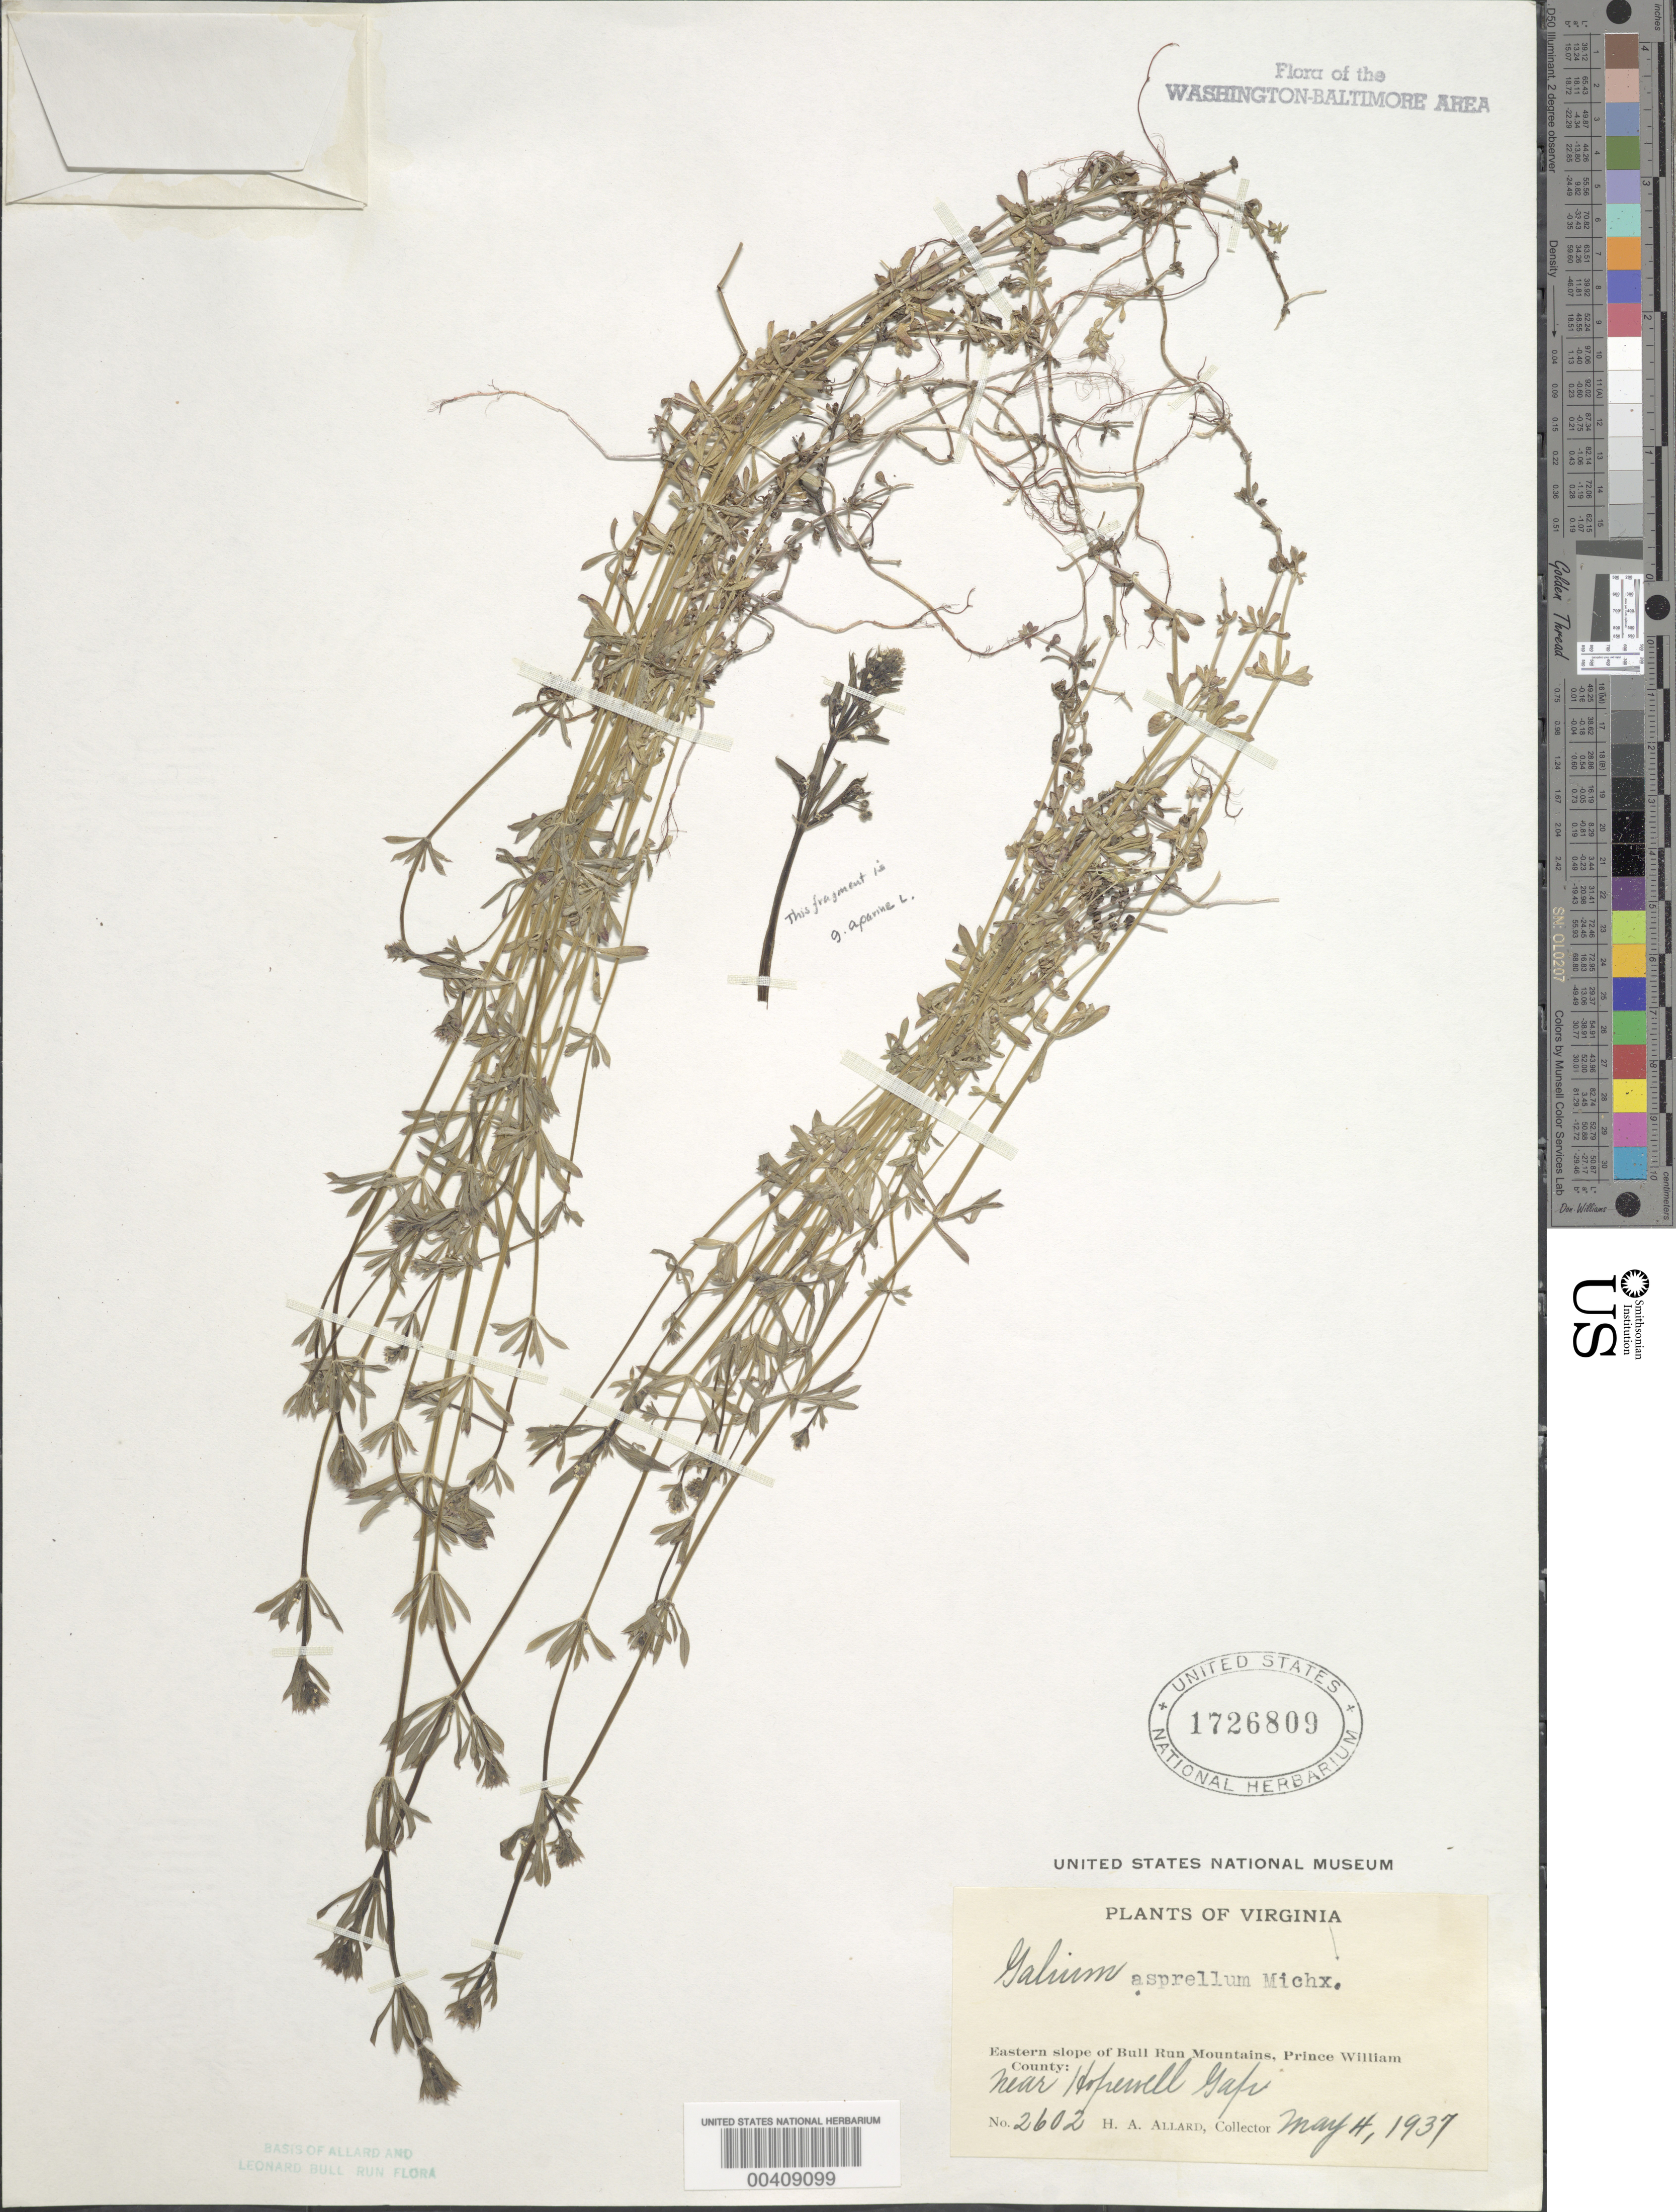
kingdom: Plantae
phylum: Tracheophyta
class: Magnoliopsida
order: Gentianales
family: Rubiaceae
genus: Galium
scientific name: Galium asprellum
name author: Michx.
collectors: H. A. Allard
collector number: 2602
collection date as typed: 04 May 1937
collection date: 1937-05-04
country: United States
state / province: Virginia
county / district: Prince William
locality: Near Hopewell Gap, east slope of Bull Run Mts.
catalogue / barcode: US 1726809